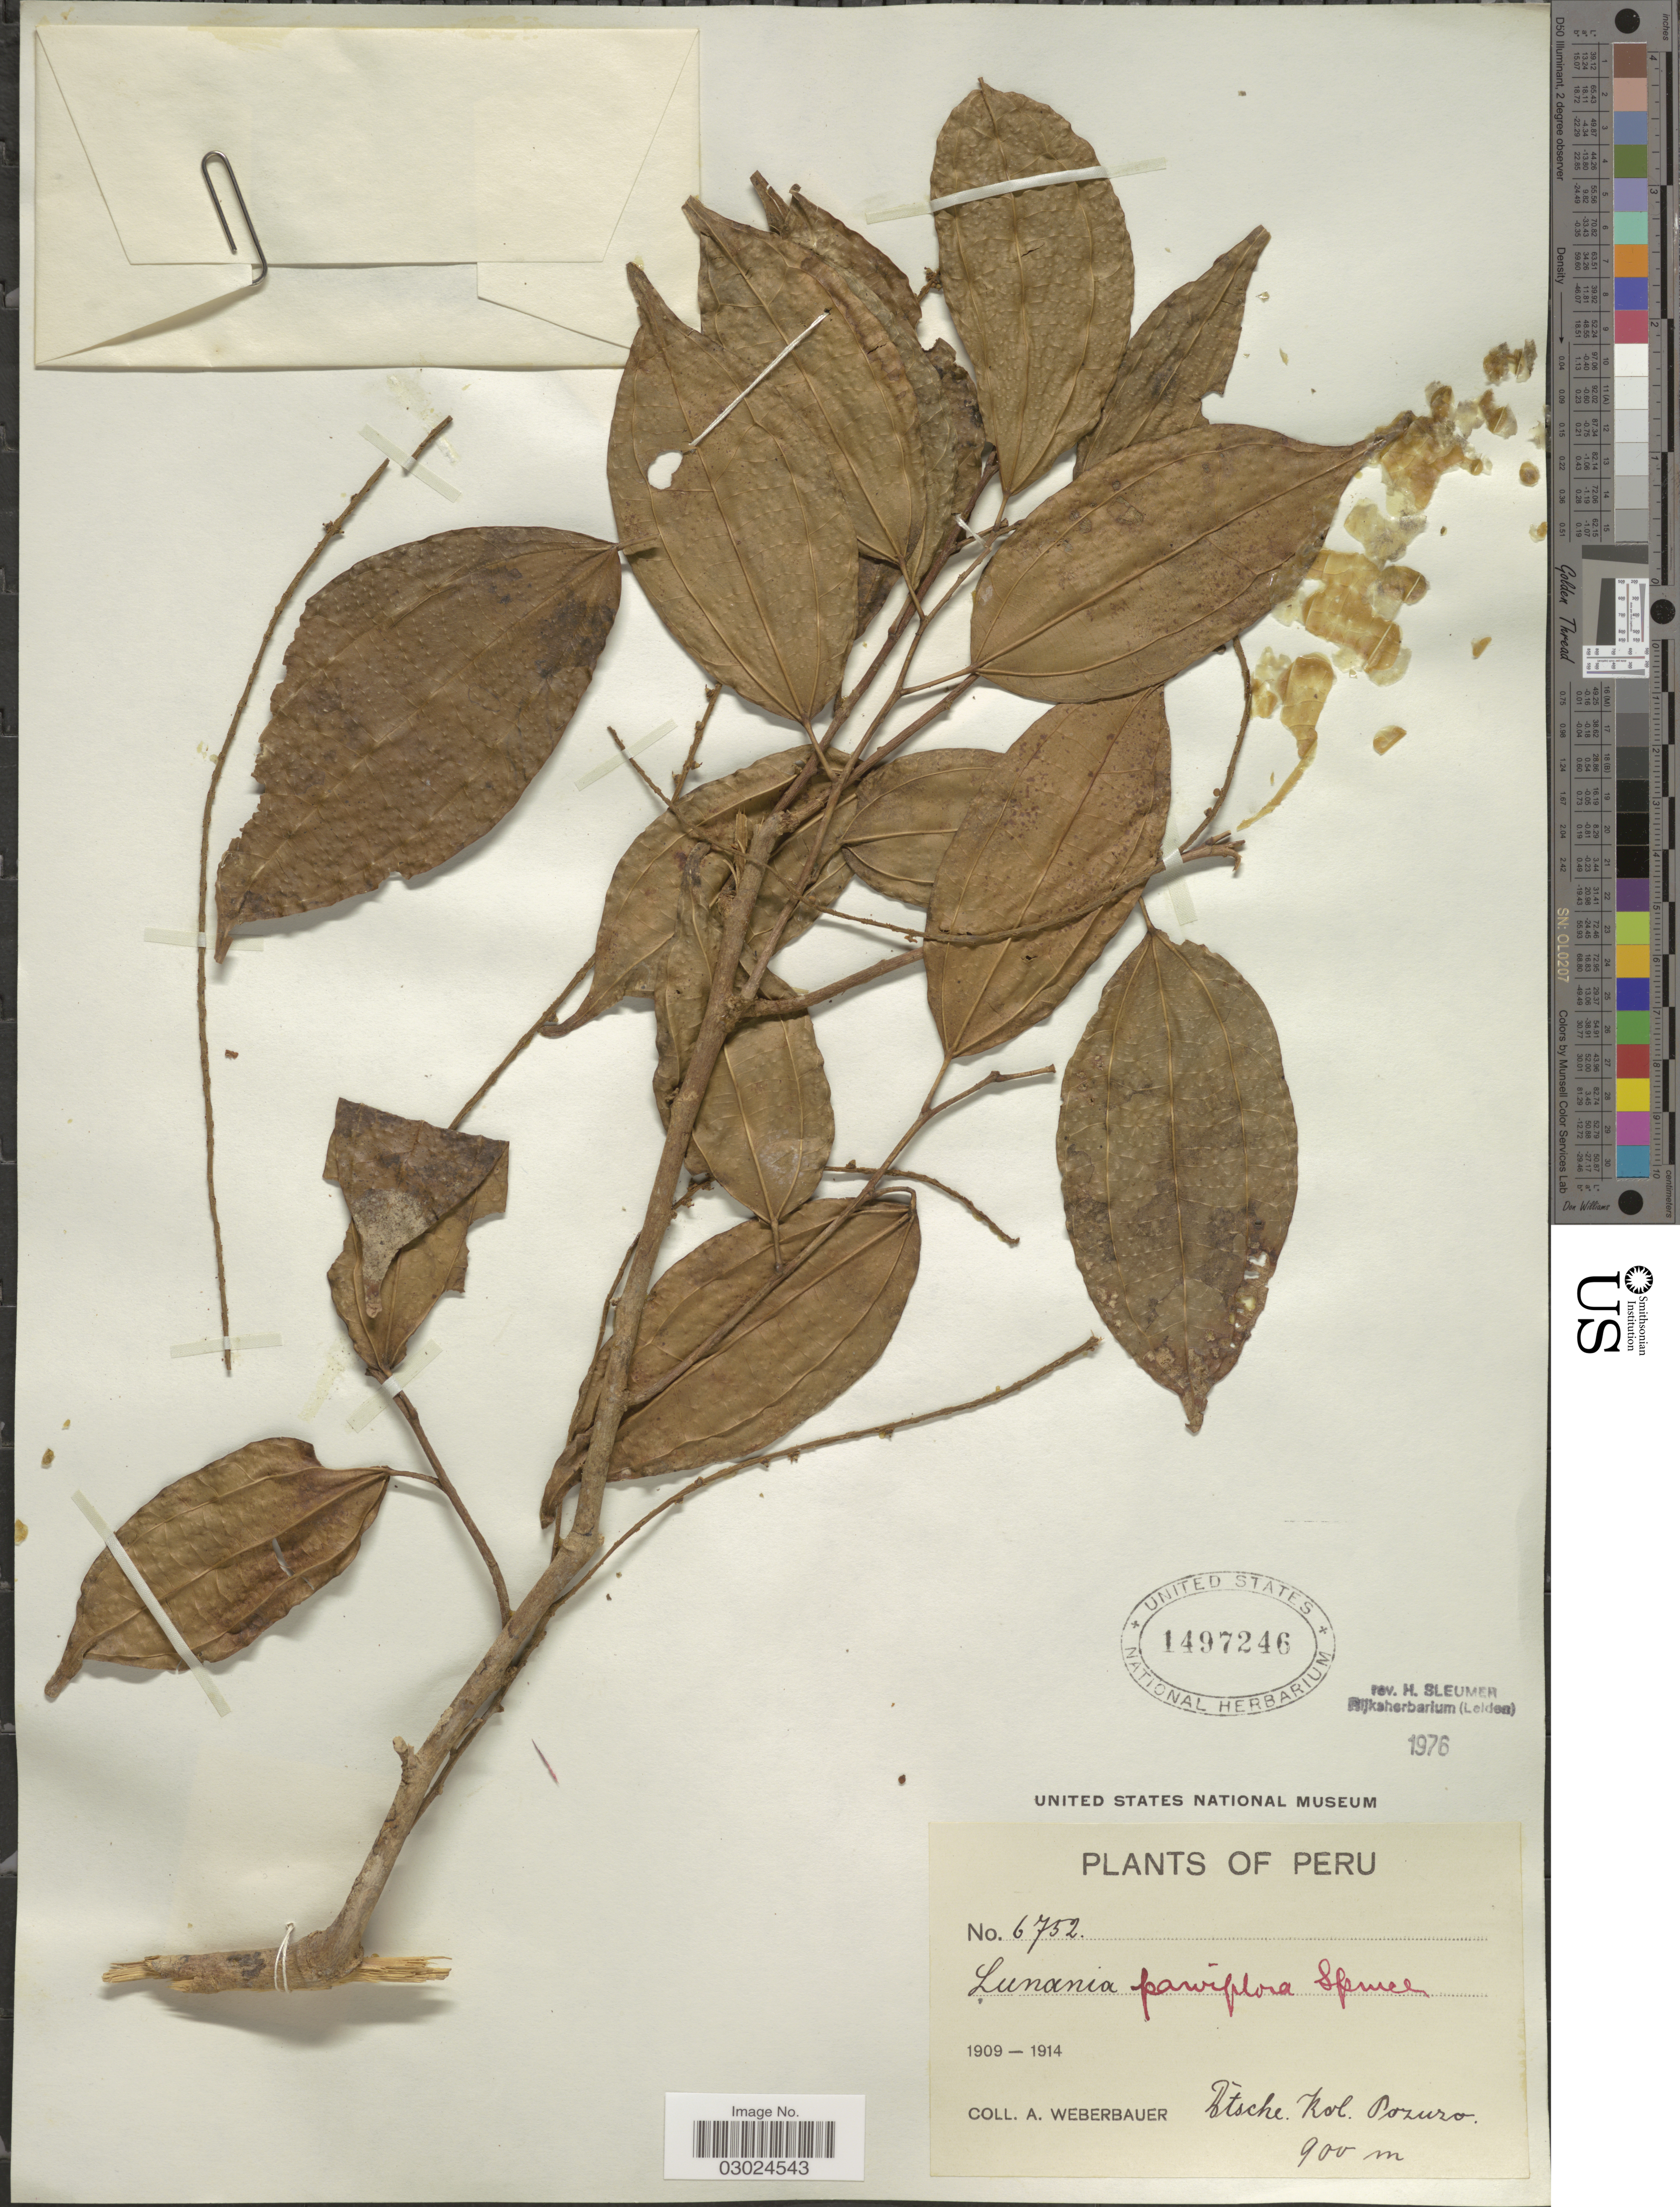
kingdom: Plantae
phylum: Tracheophyta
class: Magnoliopsida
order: Malpighiales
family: Salicaceae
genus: Lunania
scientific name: Lunania parviflora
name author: Spruce ex Benth.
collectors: A. Weberbauer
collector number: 6752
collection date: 1909/1914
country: Peru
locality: Ítsche [interpreted]. kol. Pozuzo.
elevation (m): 900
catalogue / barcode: US 1497246